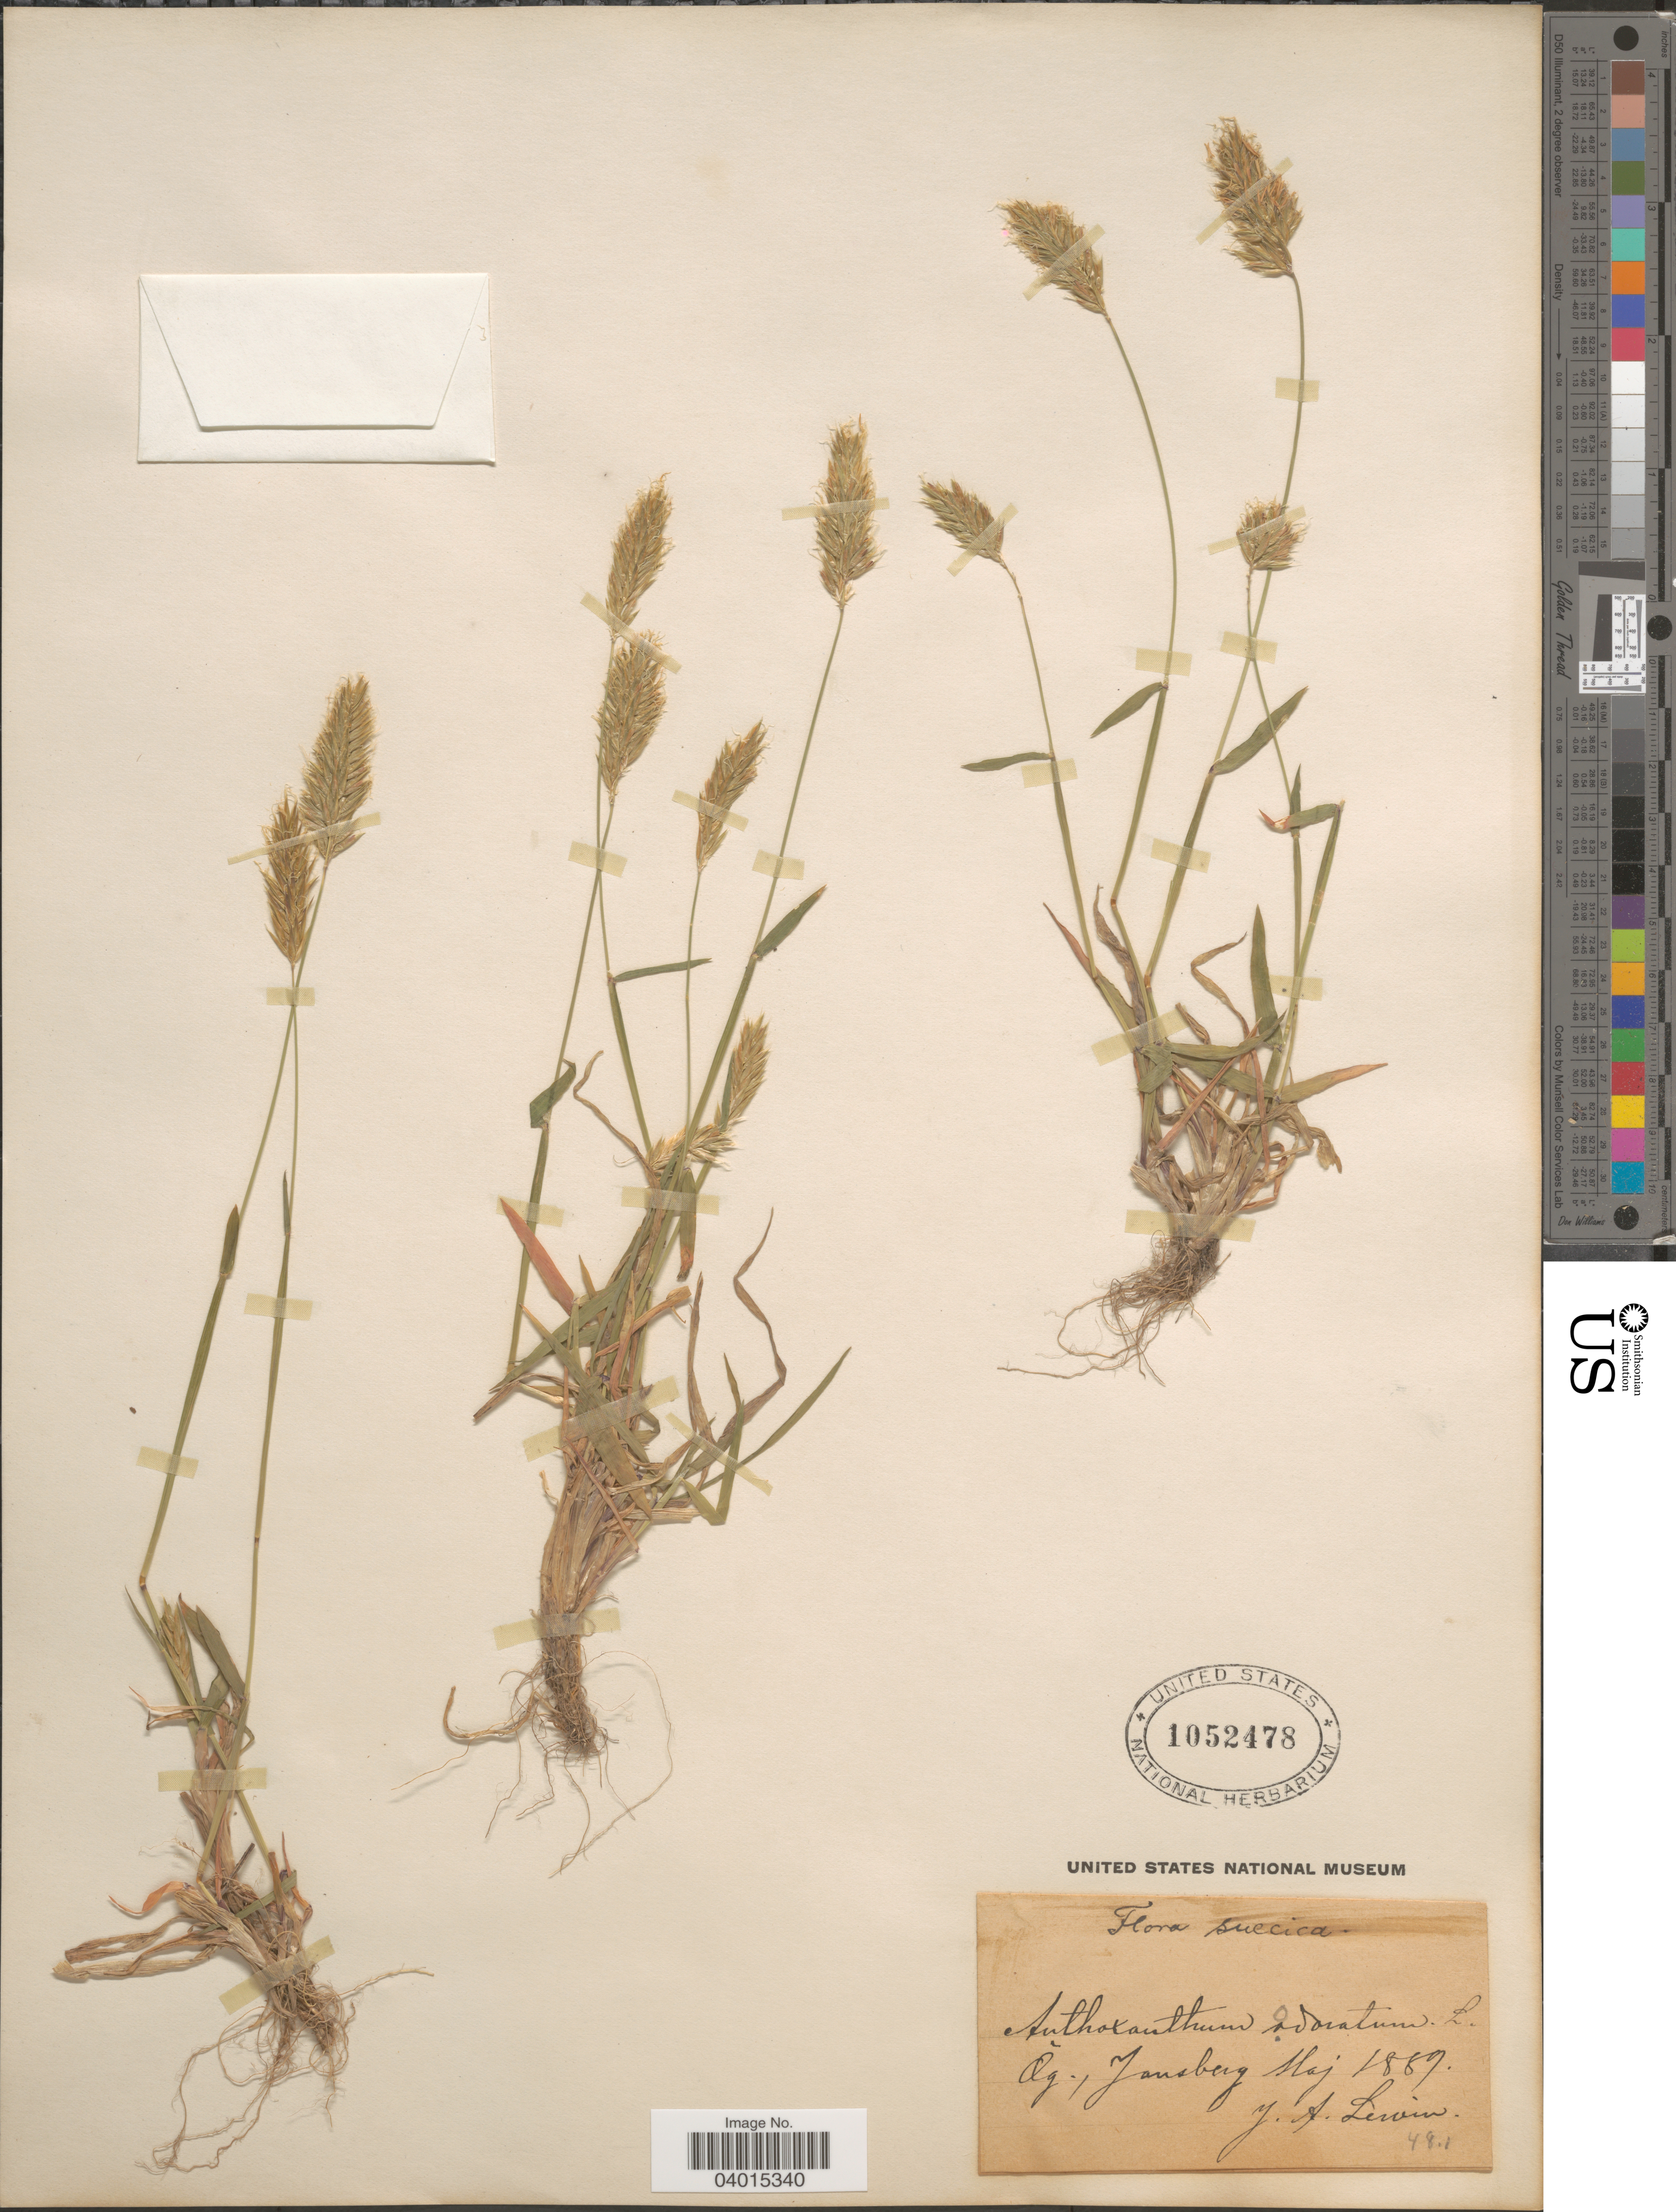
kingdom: Plantae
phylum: Tracheophyta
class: Liliopsida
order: Poales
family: Poaceae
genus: Anthoxanthum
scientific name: Anthoxanthum odoratum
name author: L.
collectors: J. Lewin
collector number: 18.1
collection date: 1889-05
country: Sweden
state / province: Östergötland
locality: Suecica. Õg. Jansberg.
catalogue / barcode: US 1052478